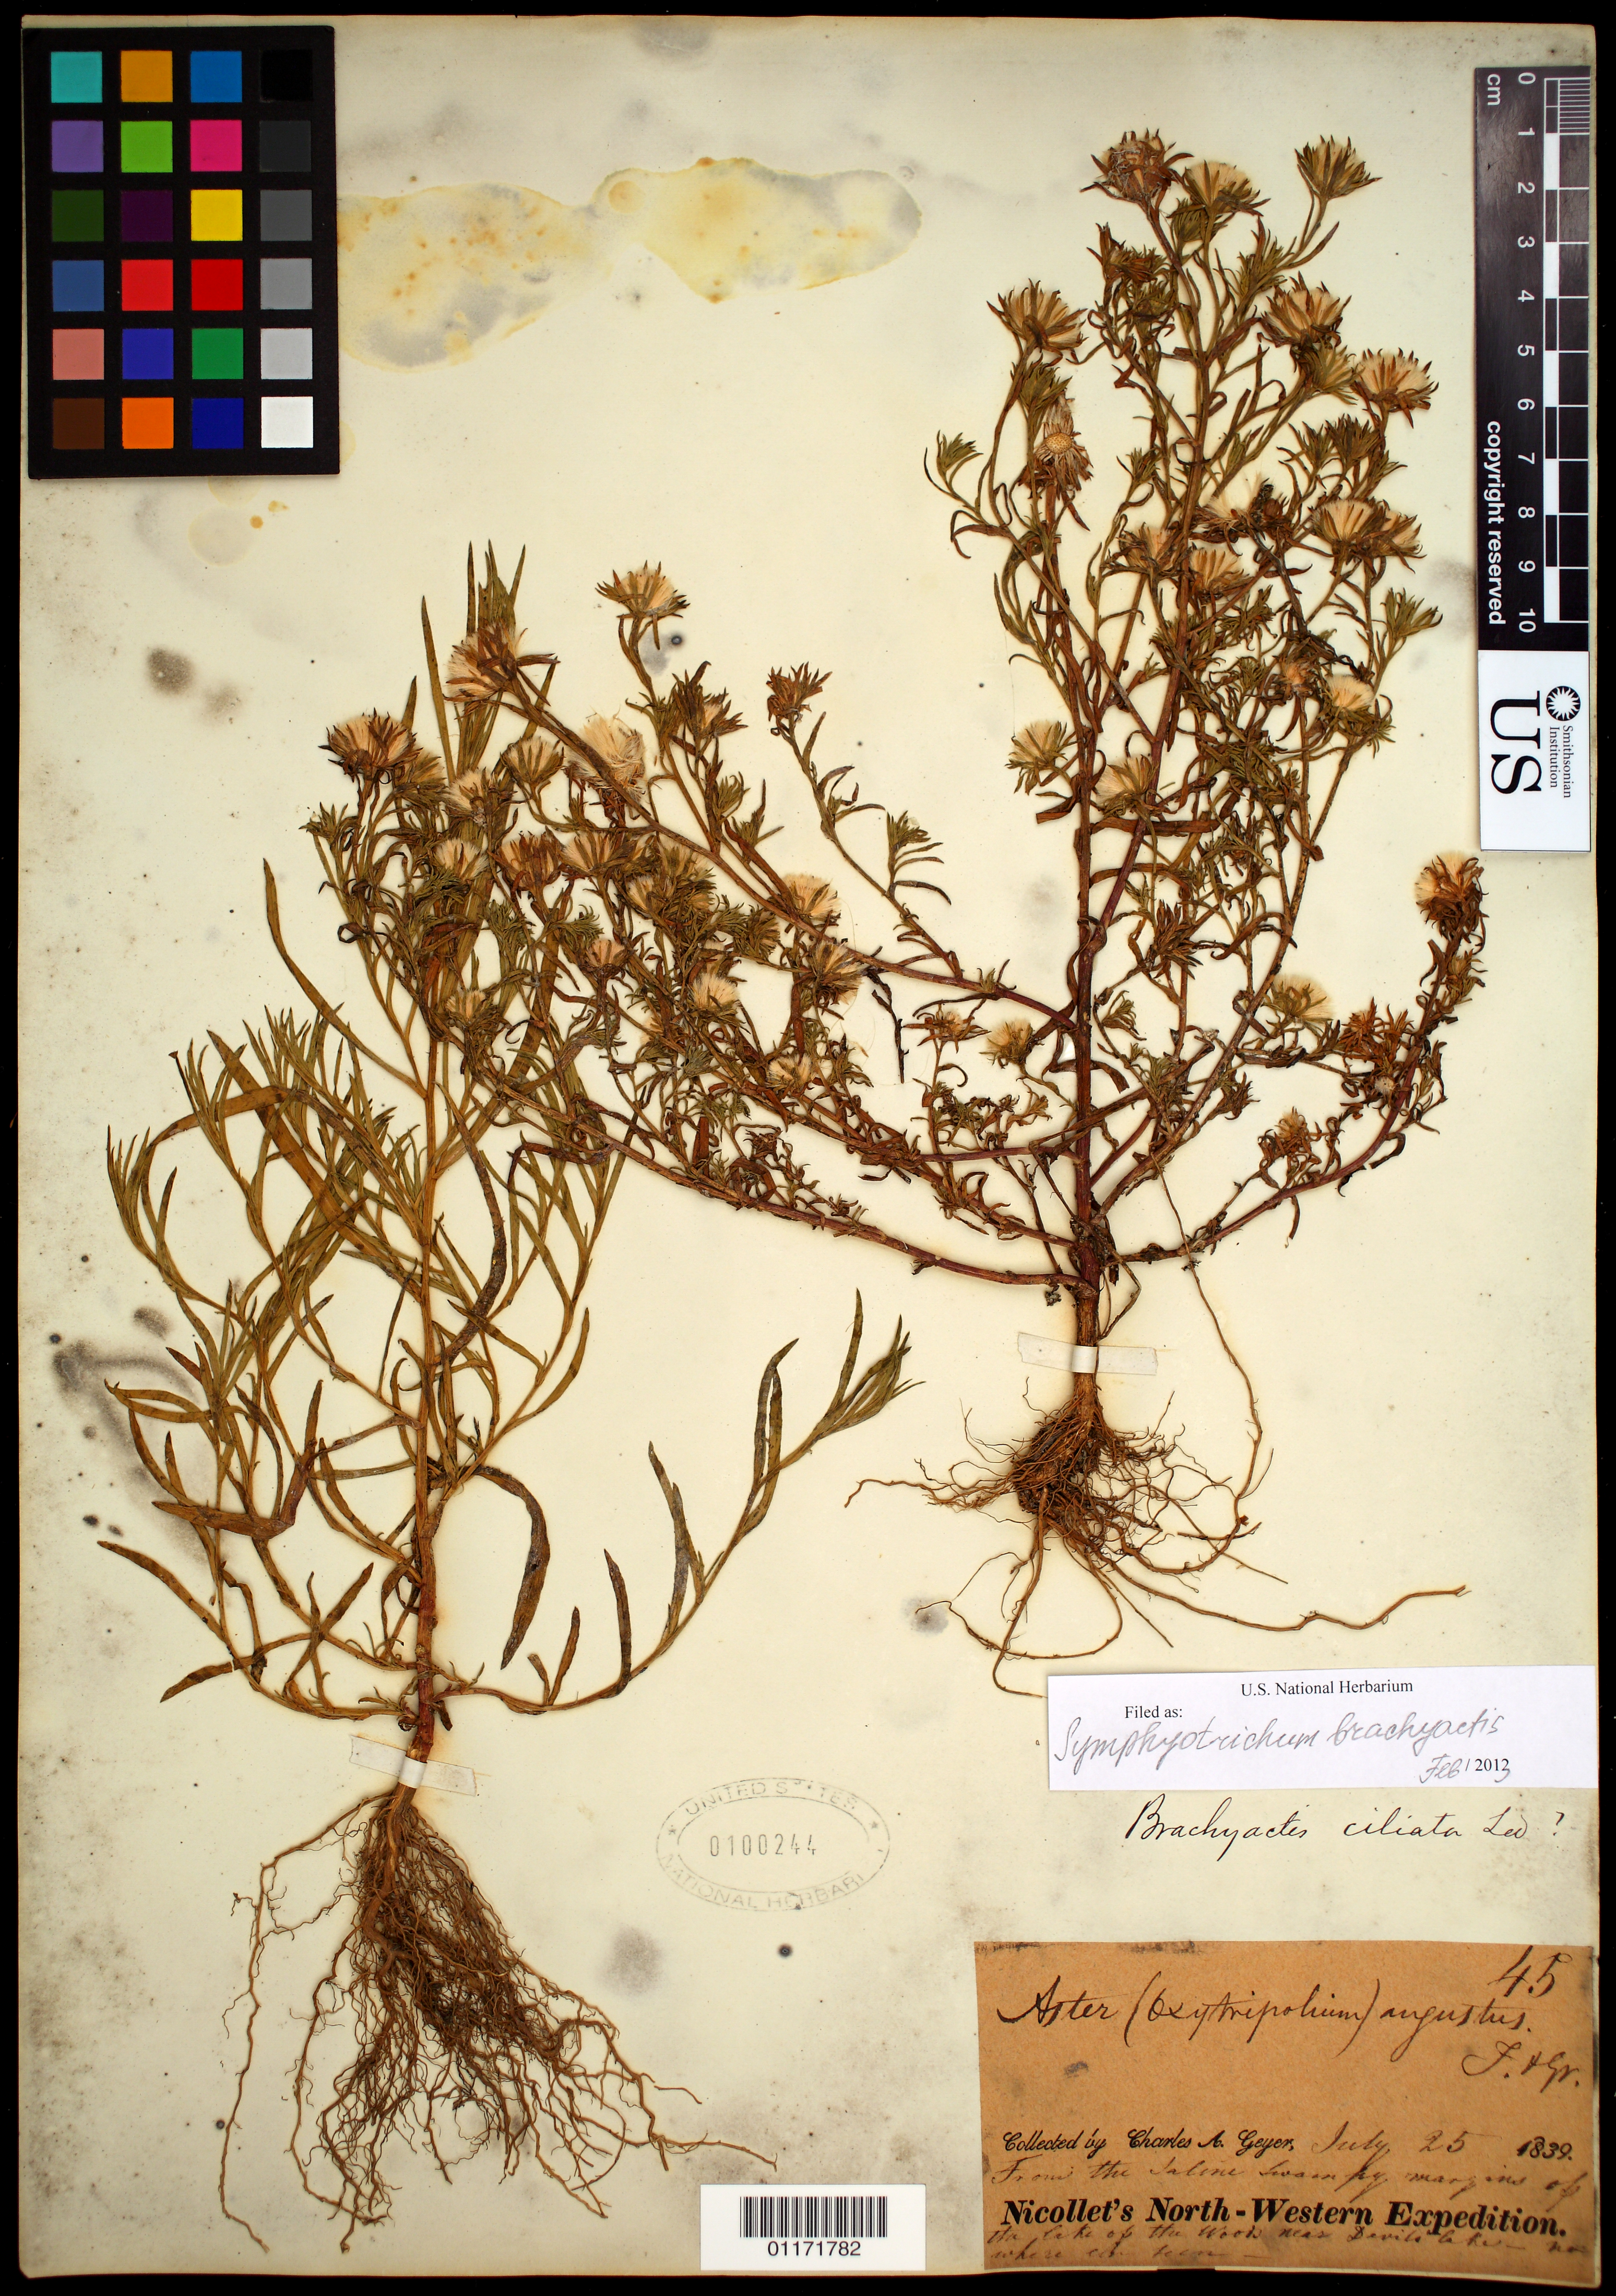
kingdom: Plantae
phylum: Tracheophyta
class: Magnoliopsida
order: Asterales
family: Asteraceae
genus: Symphyotrichum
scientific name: Symphyotrichum ciliatum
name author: (Ledeb.) G.L. Nesom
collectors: C. A. Geyer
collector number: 45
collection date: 1839-07-25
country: United States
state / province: North Dakota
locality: near Devil Lake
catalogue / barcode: US 100244